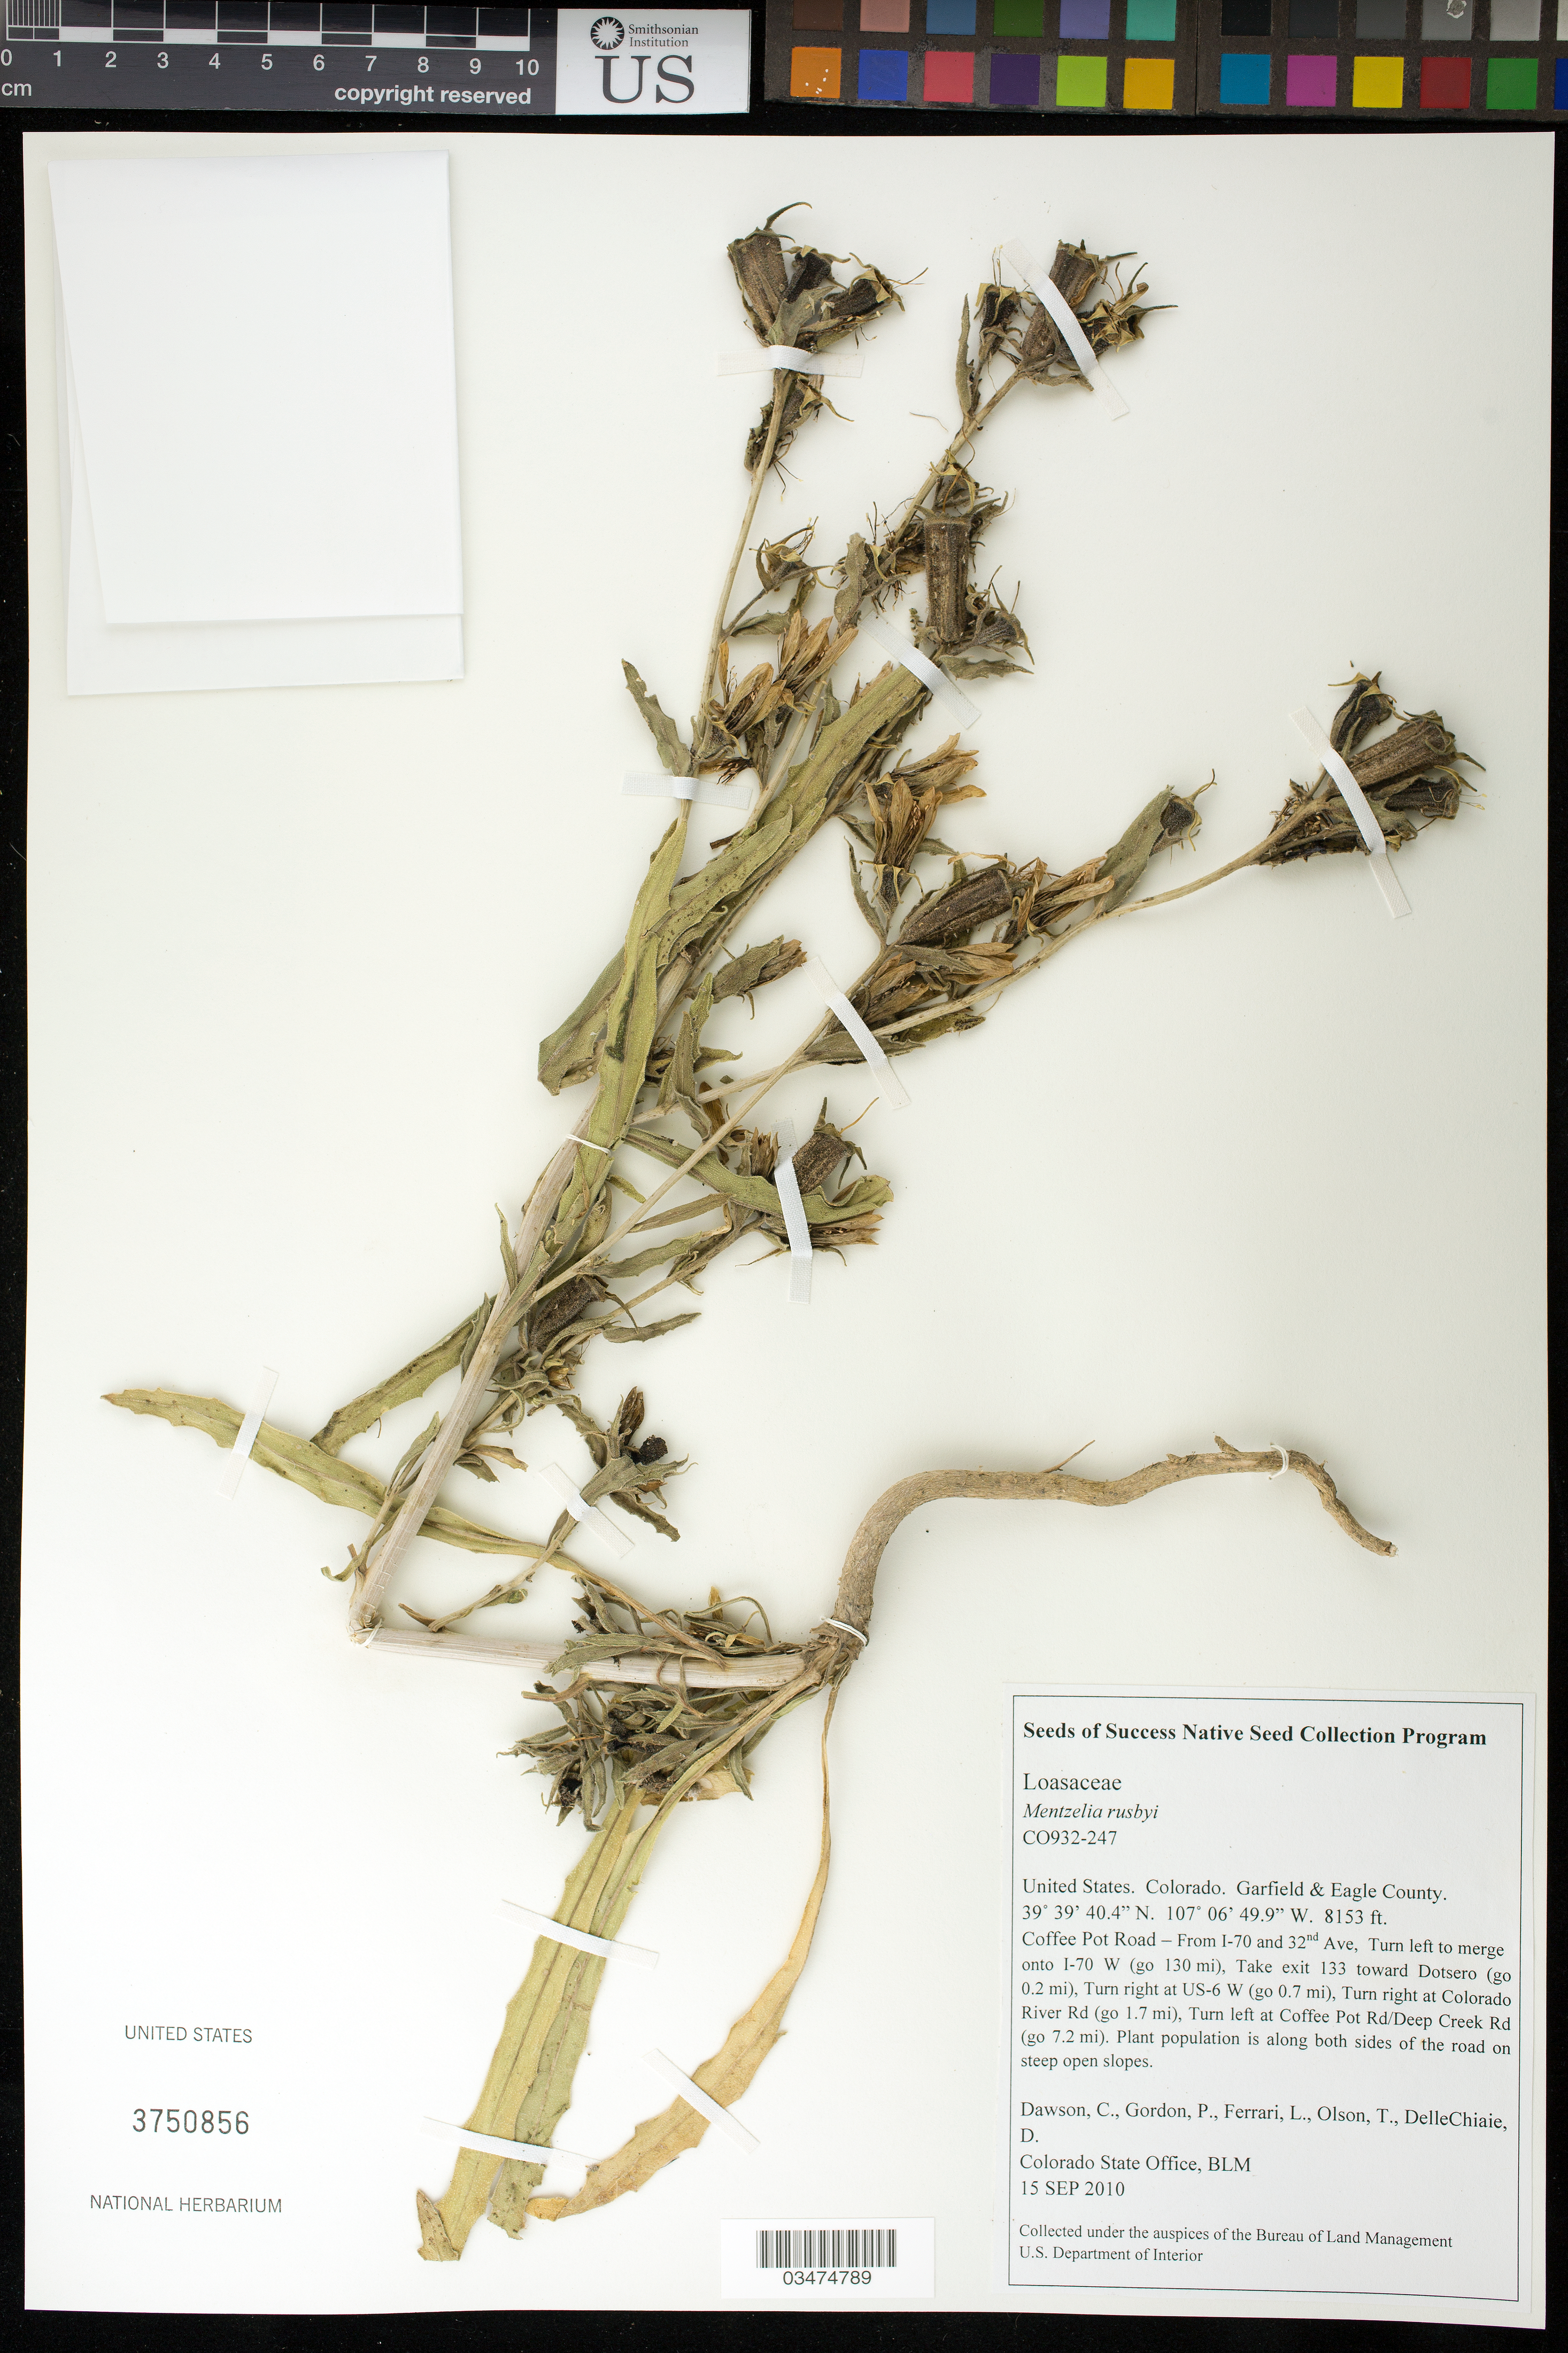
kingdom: Plantae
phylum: Tracheophyta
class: Magnoliopsida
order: Cornales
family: Loasaceae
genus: Mentzelia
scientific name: Mentzelia rusbyi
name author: Wooton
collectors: C. Dawson, P. Gordon, L. Ferrari, T. Olson & D. DeleChiaie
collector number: CO932-247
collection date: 2010-09-15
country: United States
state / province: Colorado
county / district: Garfield/Eagle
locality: Both sides of Coffee Pot Road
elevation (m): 2485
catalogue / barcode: US 3750856